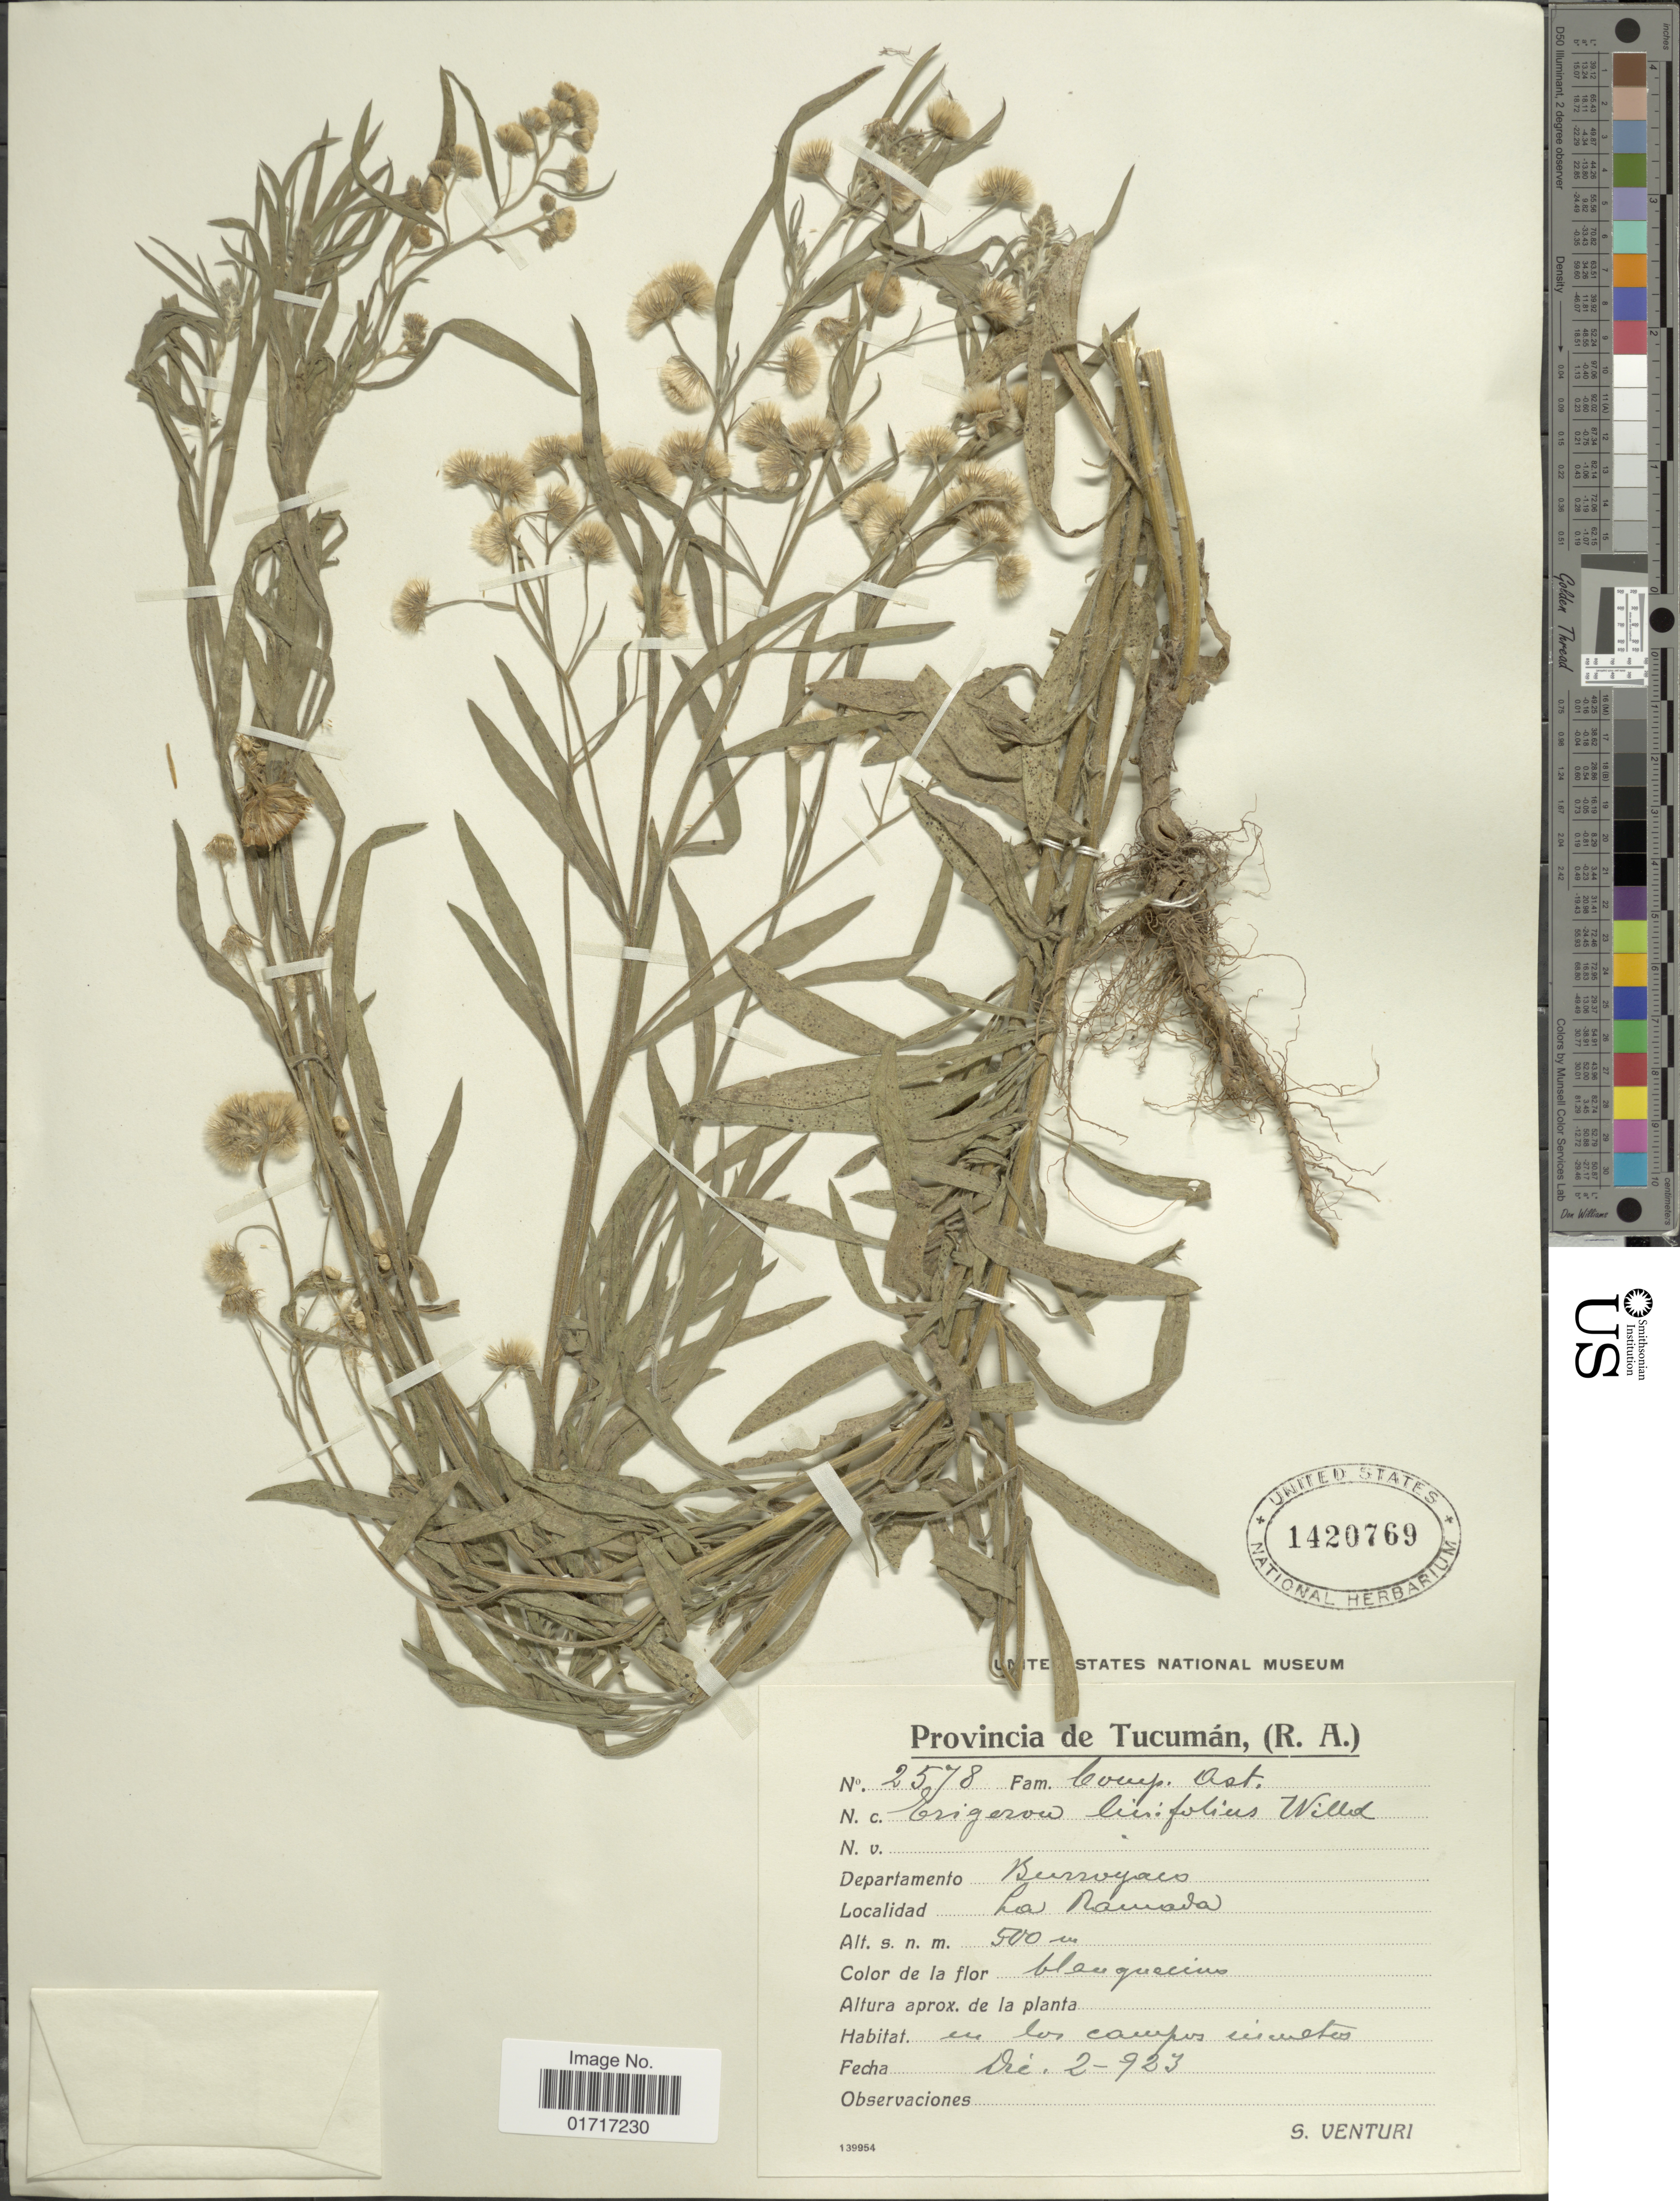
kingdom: Plantae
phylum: Tracheophyta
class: Magnoliopsida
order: Asterales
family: Asteraceae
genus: Erigeron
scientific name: Erigeron bonariensis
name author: L.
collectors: S. Venturi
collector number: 2578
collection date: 1923-12-02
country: Argentina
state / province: Tucumán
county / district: Burruyacú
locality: La Ramada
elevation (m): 500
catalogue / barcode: US 1420769